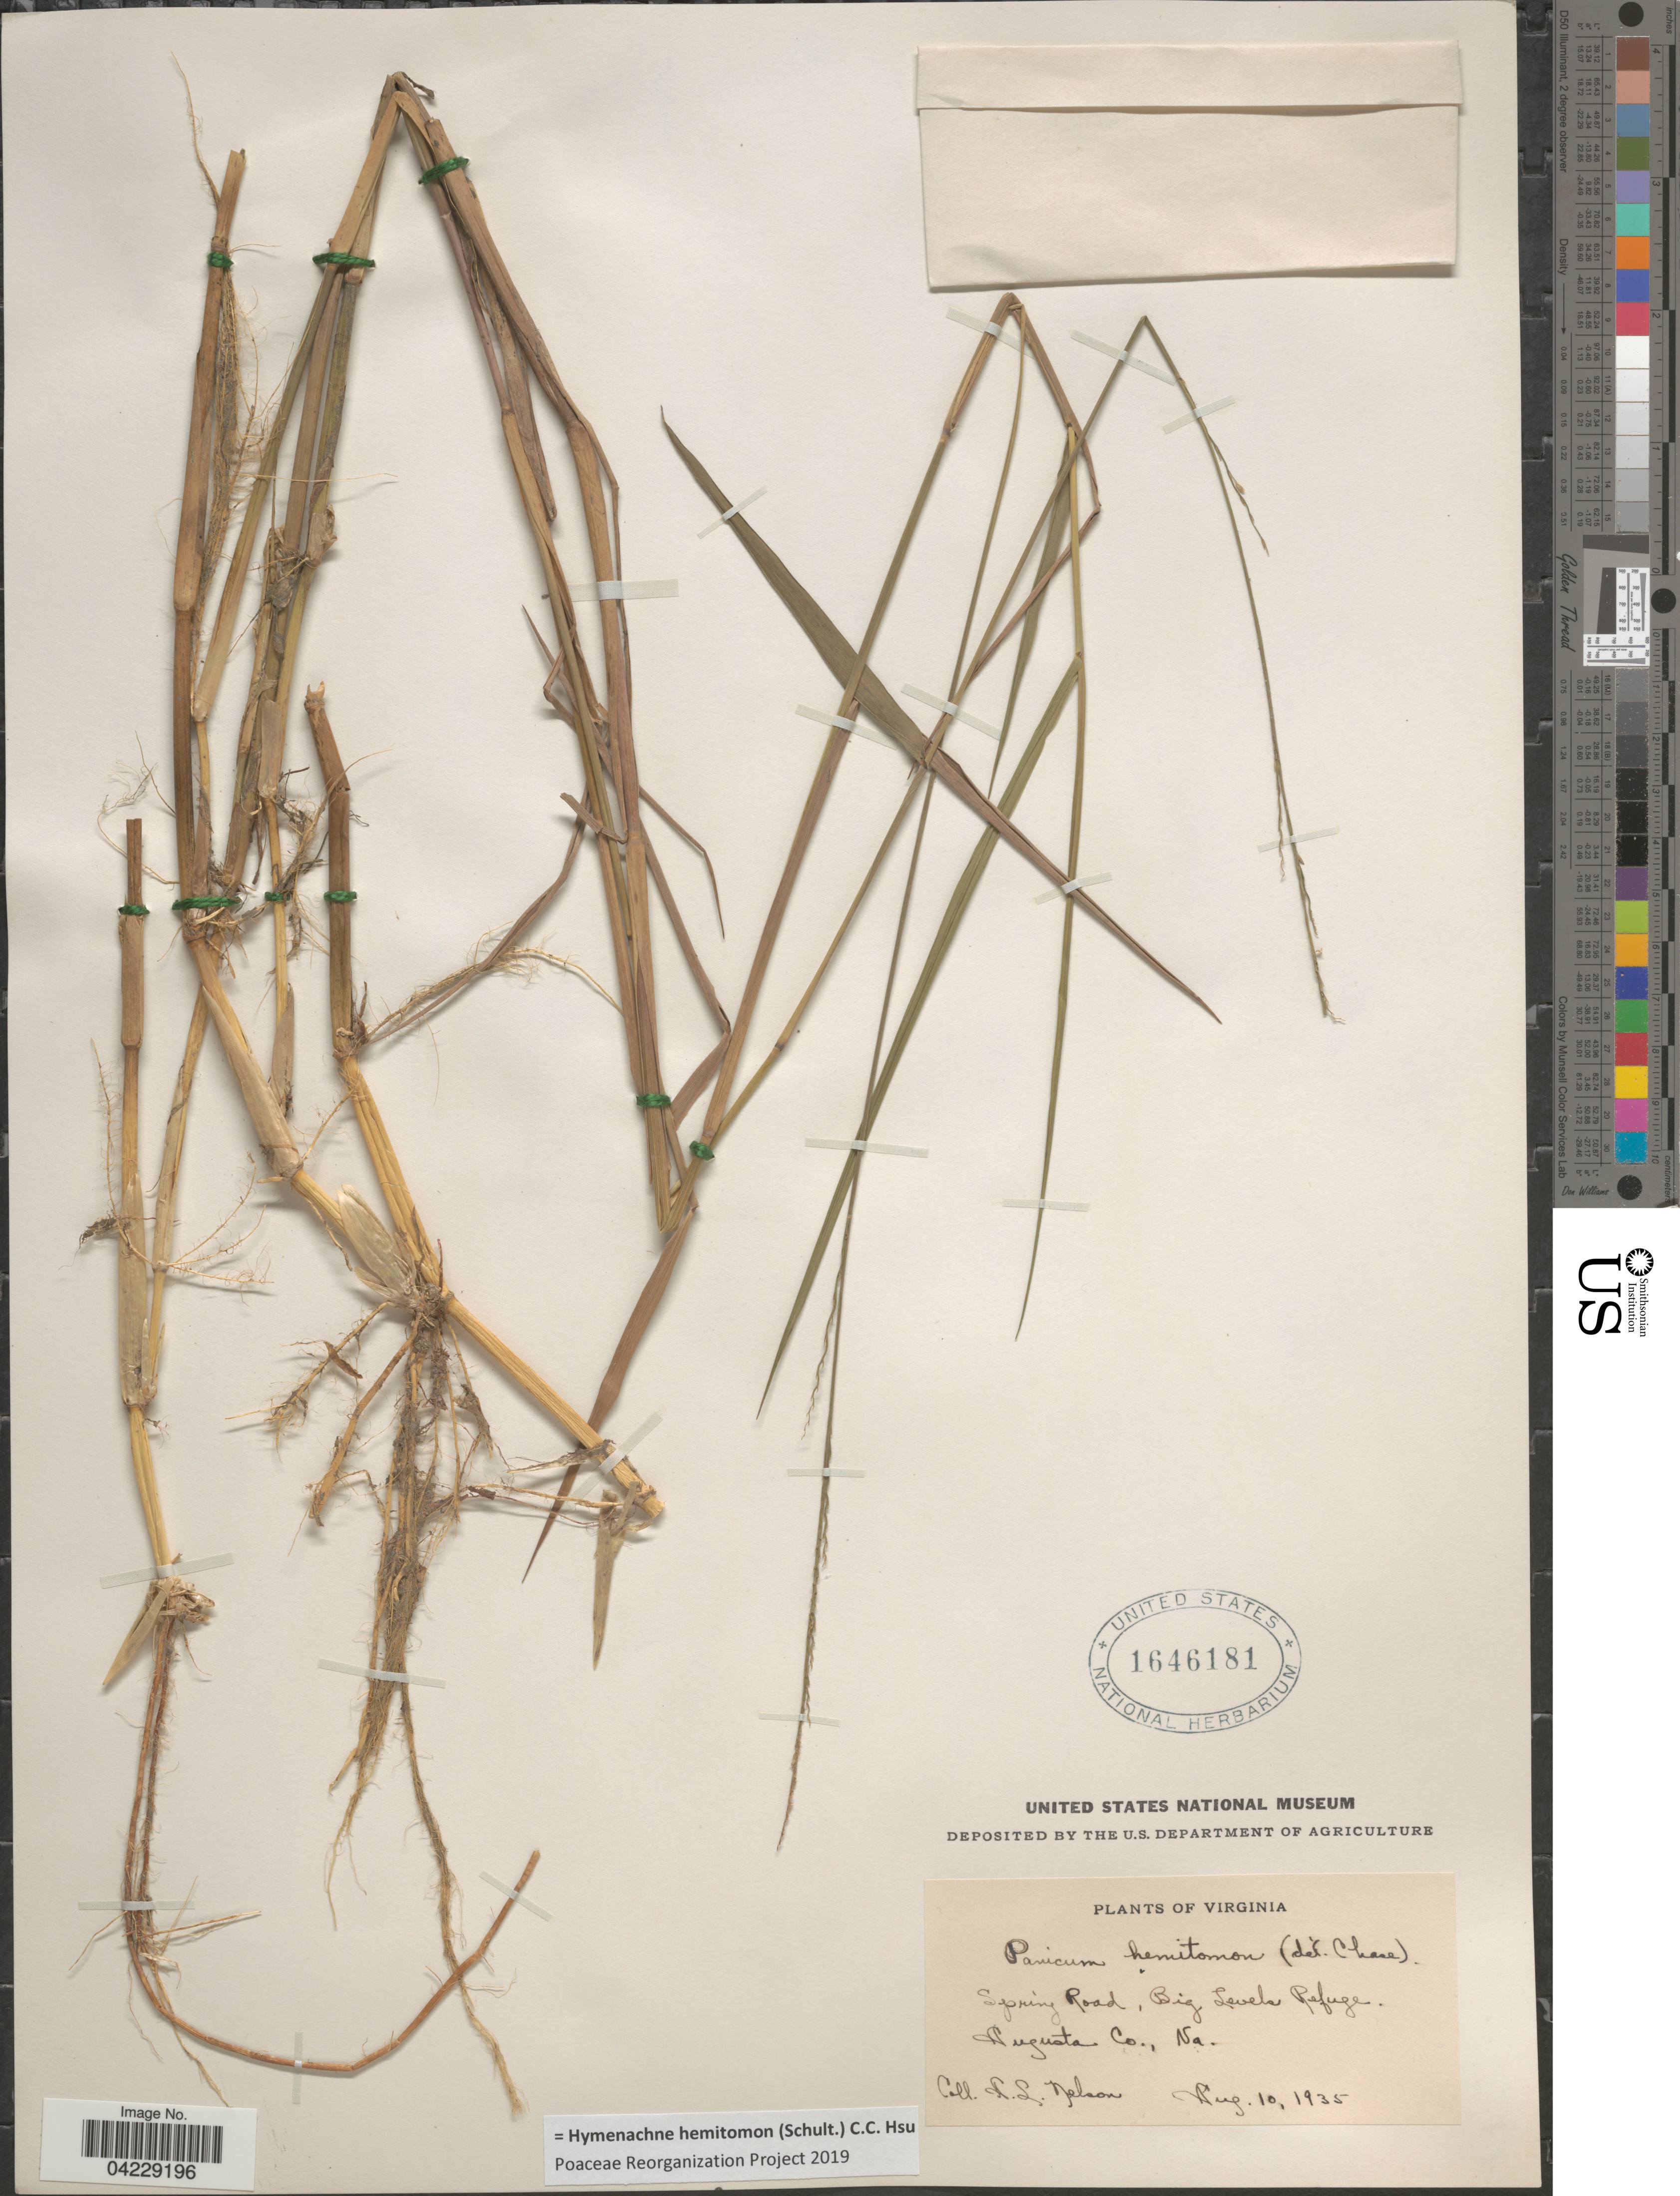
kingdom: Plantae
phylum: Tracheophyta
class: Liliopsida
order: Poales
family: Poaceae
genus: Hymenachne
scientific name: Hymenachne hemitomon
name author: (Schult.) C. C. Hsu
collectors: A. L. Nelson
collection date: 1935-08-10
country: United States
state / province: Virginia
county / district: Augusta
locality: Spring Road, Big Levels Refuge. Augusta Co.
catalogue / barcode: US 1646181